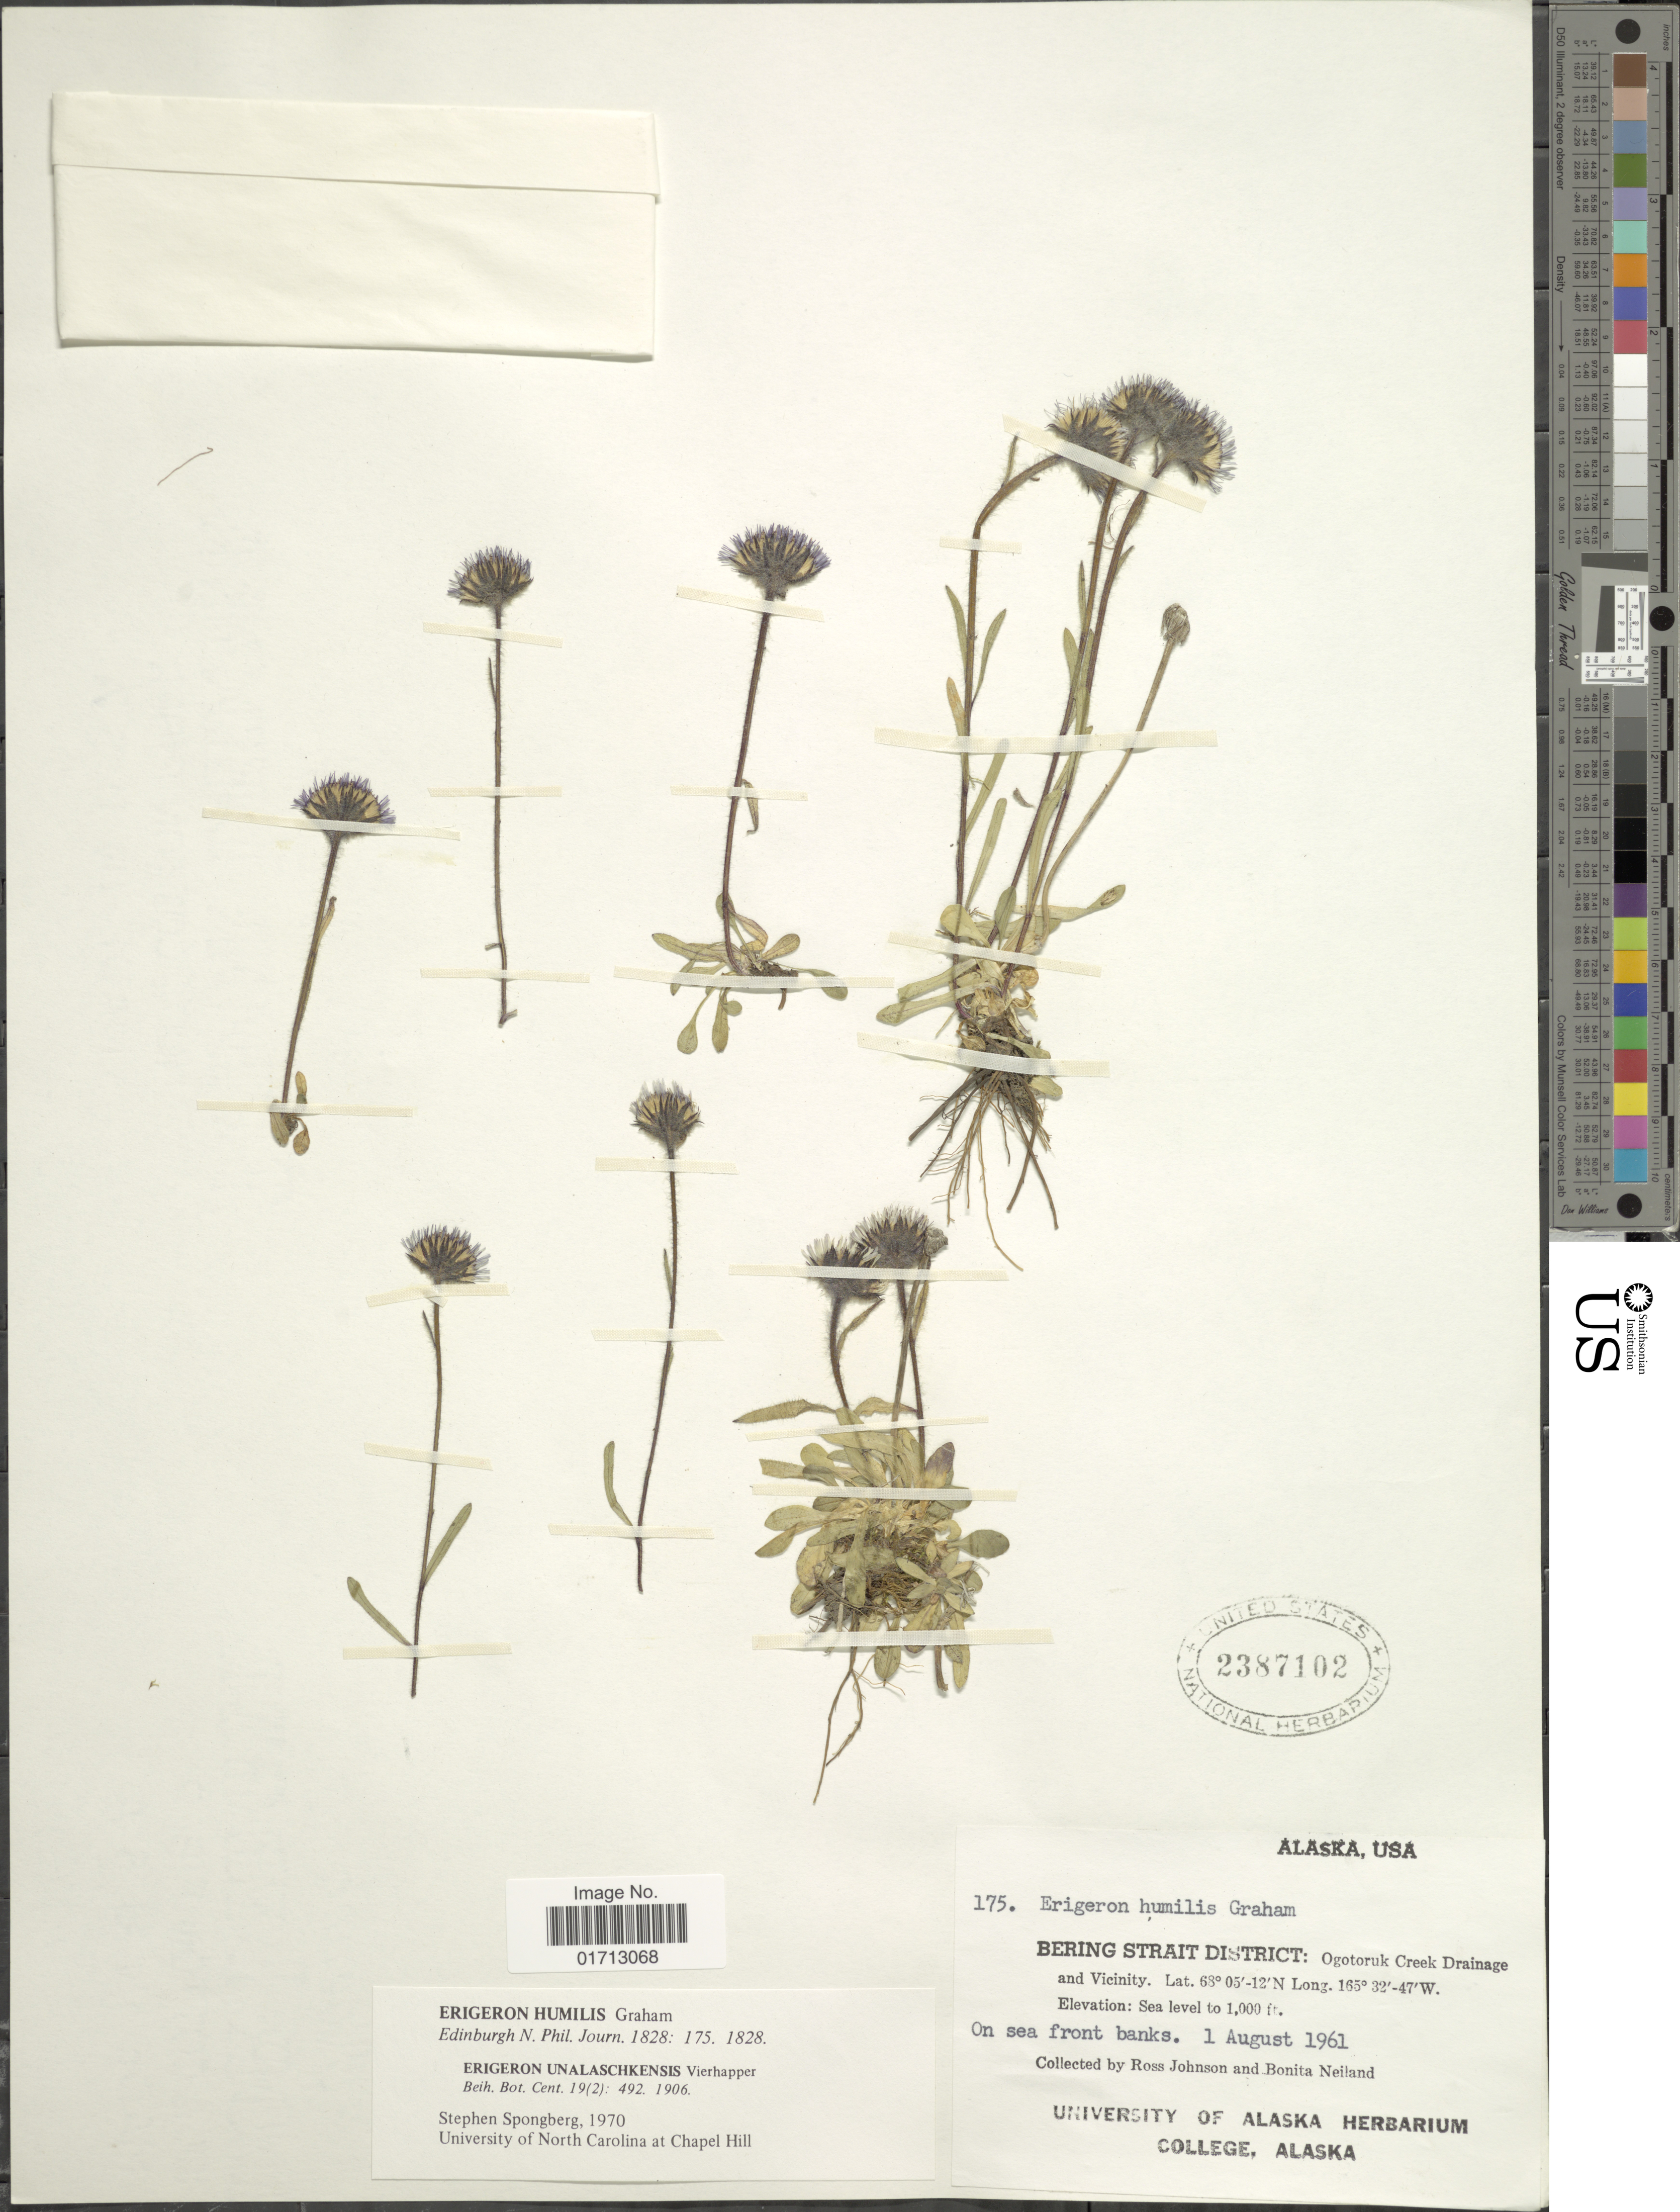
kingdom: Plantae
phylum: Tracheophyta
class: Magnoliopsida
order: Asterales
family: Asteraceae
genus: Erigeron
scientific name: Erigeron humilis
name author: Graham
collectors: R. Johnson & B. Neiland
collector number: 175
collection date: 1961-08-01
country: United States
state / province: Alaska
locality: Bering Strait District: Ogotoruk Creek Drainage and Vicinity.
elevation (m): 305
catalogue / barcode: US 2387102